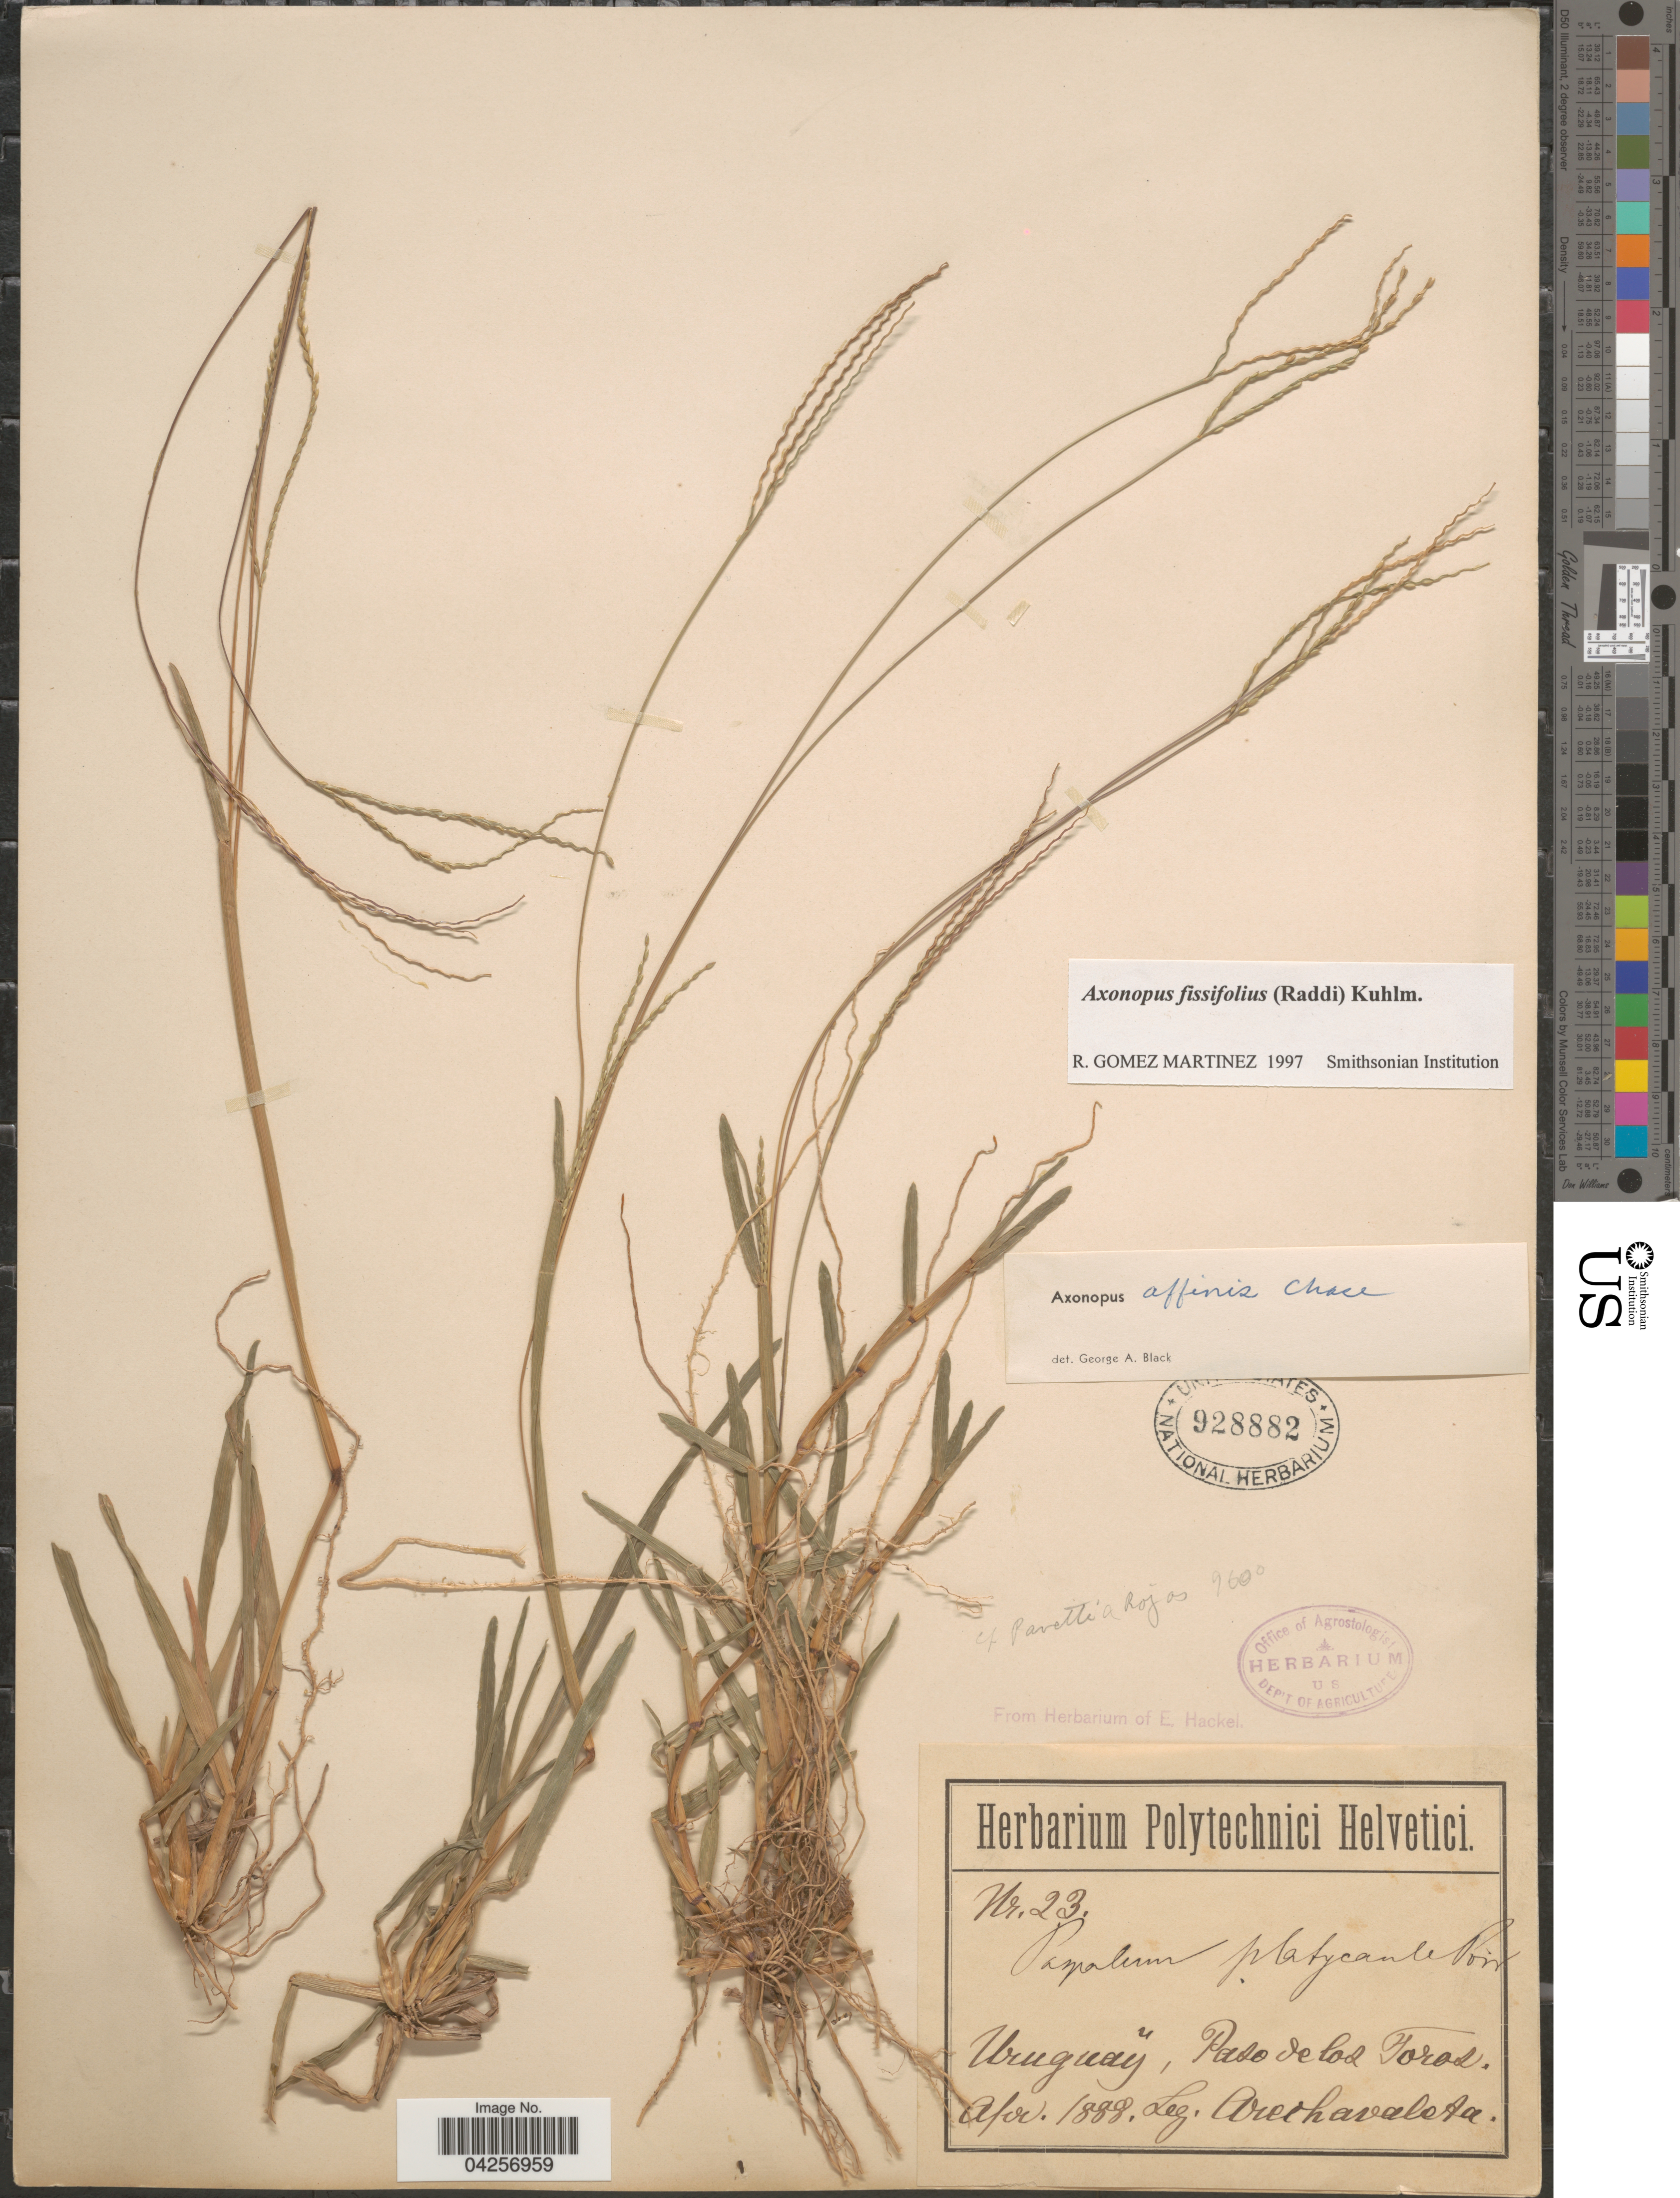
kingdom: Plantae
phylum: Tracheophyta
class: Liliopsida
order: Poales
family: Poaceae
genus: Axonopus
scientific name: Axonopus fissifolius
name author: (Raddi) Kuhlm.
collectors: Arechavaleta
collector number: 23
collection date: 1888-04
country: Uruguay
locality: Paso de los Toras.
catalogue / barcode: US 928882